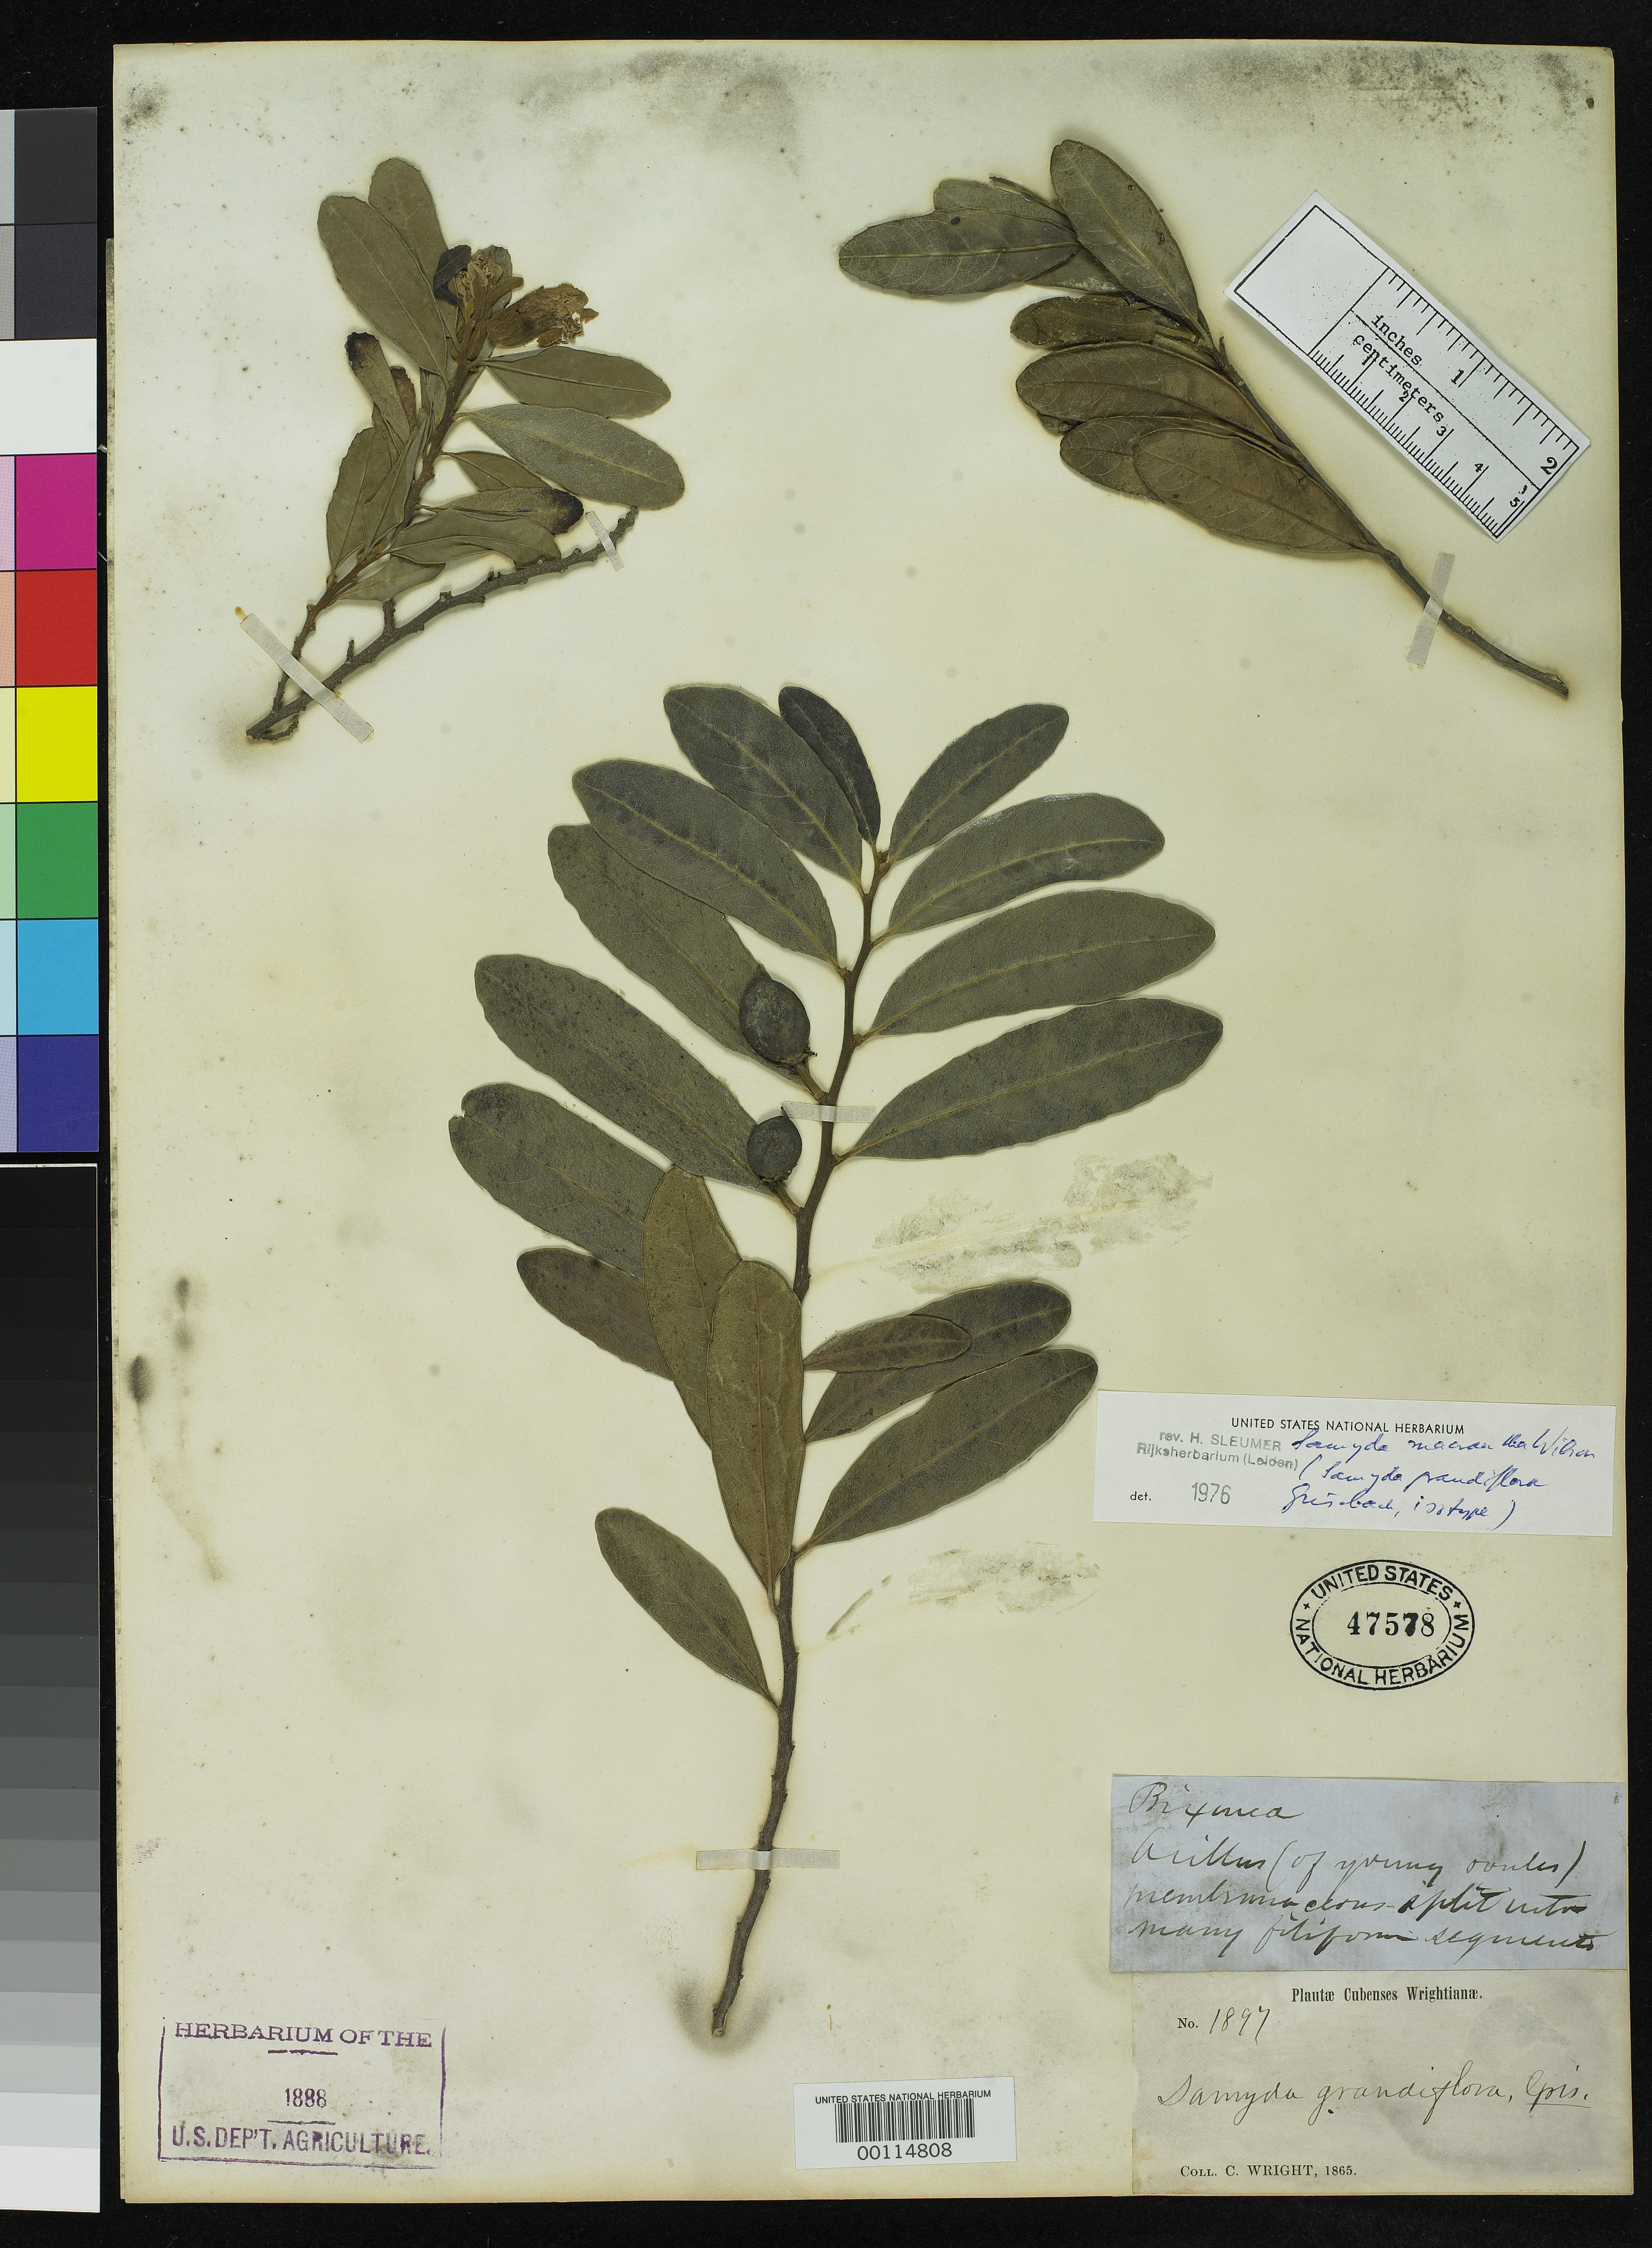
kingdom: Plantae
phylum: Tracheophyta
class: Magnoliopsida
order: Malpighiales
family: Salicaceae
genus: Samyda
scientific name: Samyda grandiflora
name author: Griseb.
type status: Syntype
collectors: C. Wright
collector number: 1897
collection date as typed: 1865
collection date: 1865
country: Cuba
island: Greater Antilles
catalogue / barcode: US 47578